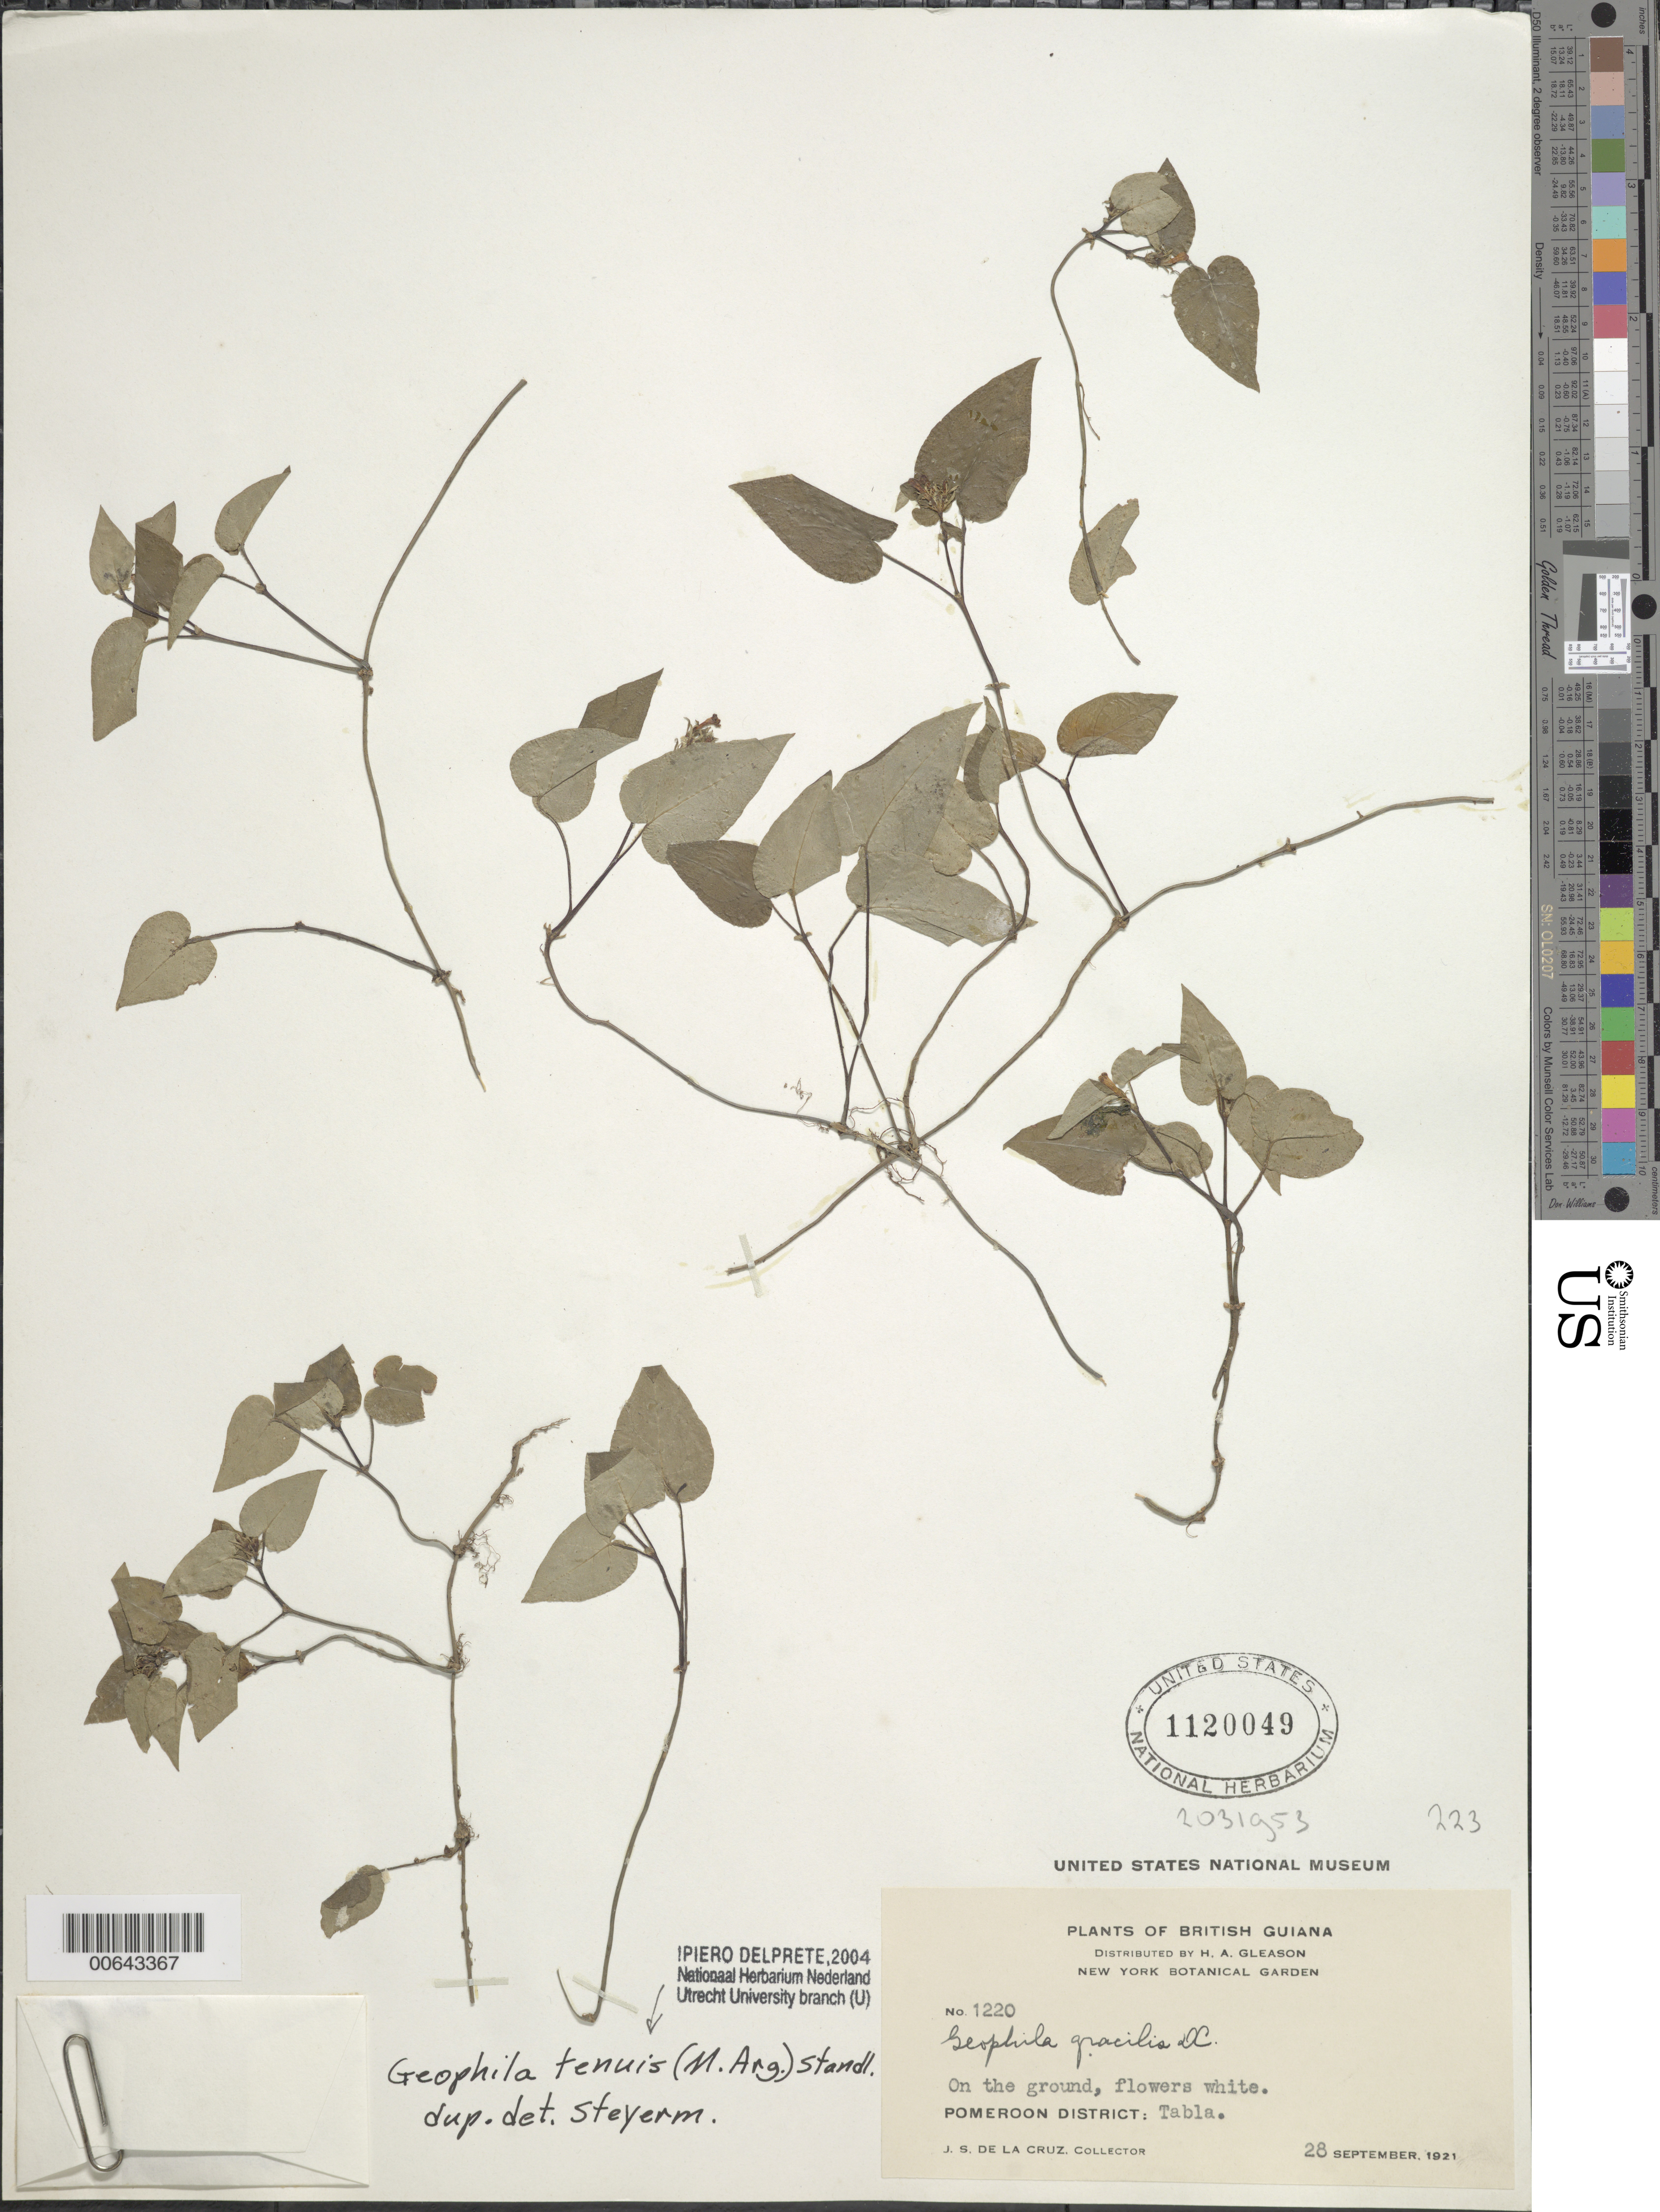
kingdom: Plantae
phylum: Tracheophyta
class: Magnoliopsida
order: Gentianales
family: Rubiaceae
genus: Geophila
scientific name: Geophila tenuis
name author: (Müll. Arg.) Standl.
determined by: Steyermark, Julian A., (VEN)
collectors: J. S. de la Cruz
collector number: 1220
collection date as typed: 28-Sep-21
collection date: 1921-09-28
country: Guyana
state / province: Barima-Waini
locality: Tabla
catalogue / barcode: US 1120049